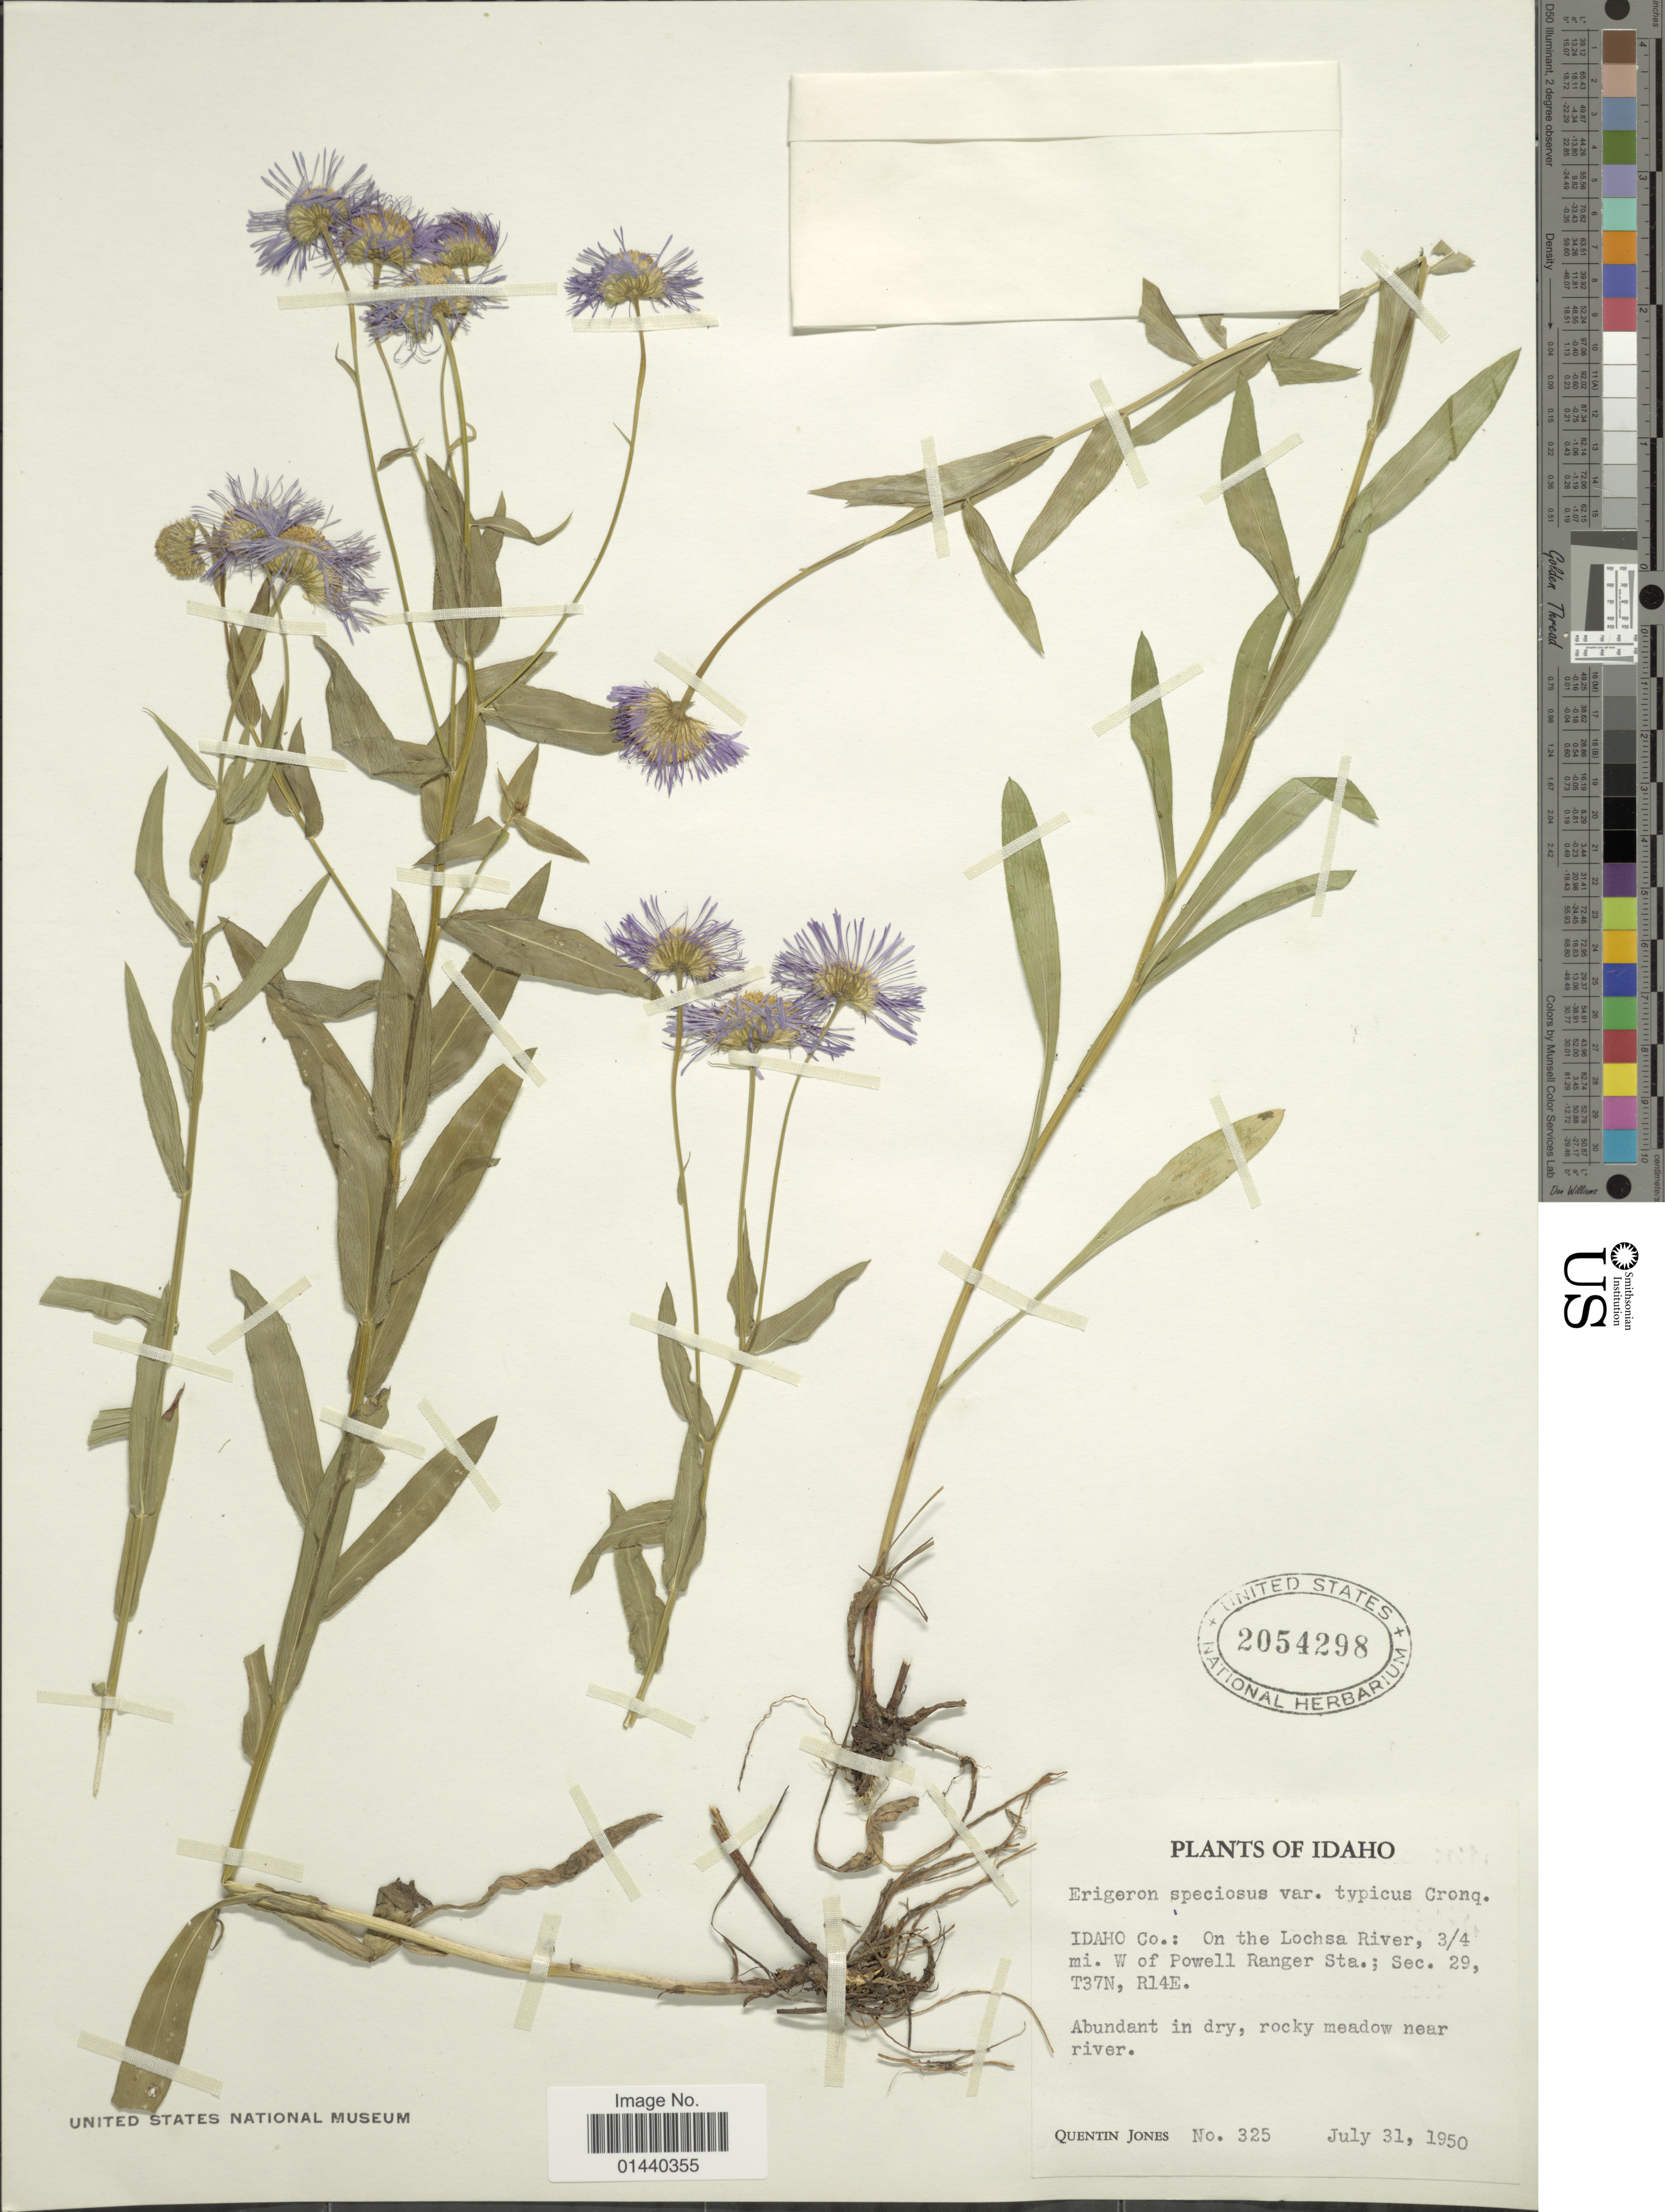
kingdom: Plantae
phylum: Tracheophyta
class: Magnoliopsida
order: Asterales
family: Asteraceae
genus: Erigeron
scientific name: Erigeron speciosus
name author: (Lindl.) DC.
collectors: Q. Jones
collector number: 325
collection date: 1950-07-31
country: United States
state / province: Idaho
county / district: Idaho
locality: On the Lochsa River, 3/4 mi. W of Powell Ranger Sta.; Sec. 29, T37N, R14E.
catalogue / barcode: US 2054298